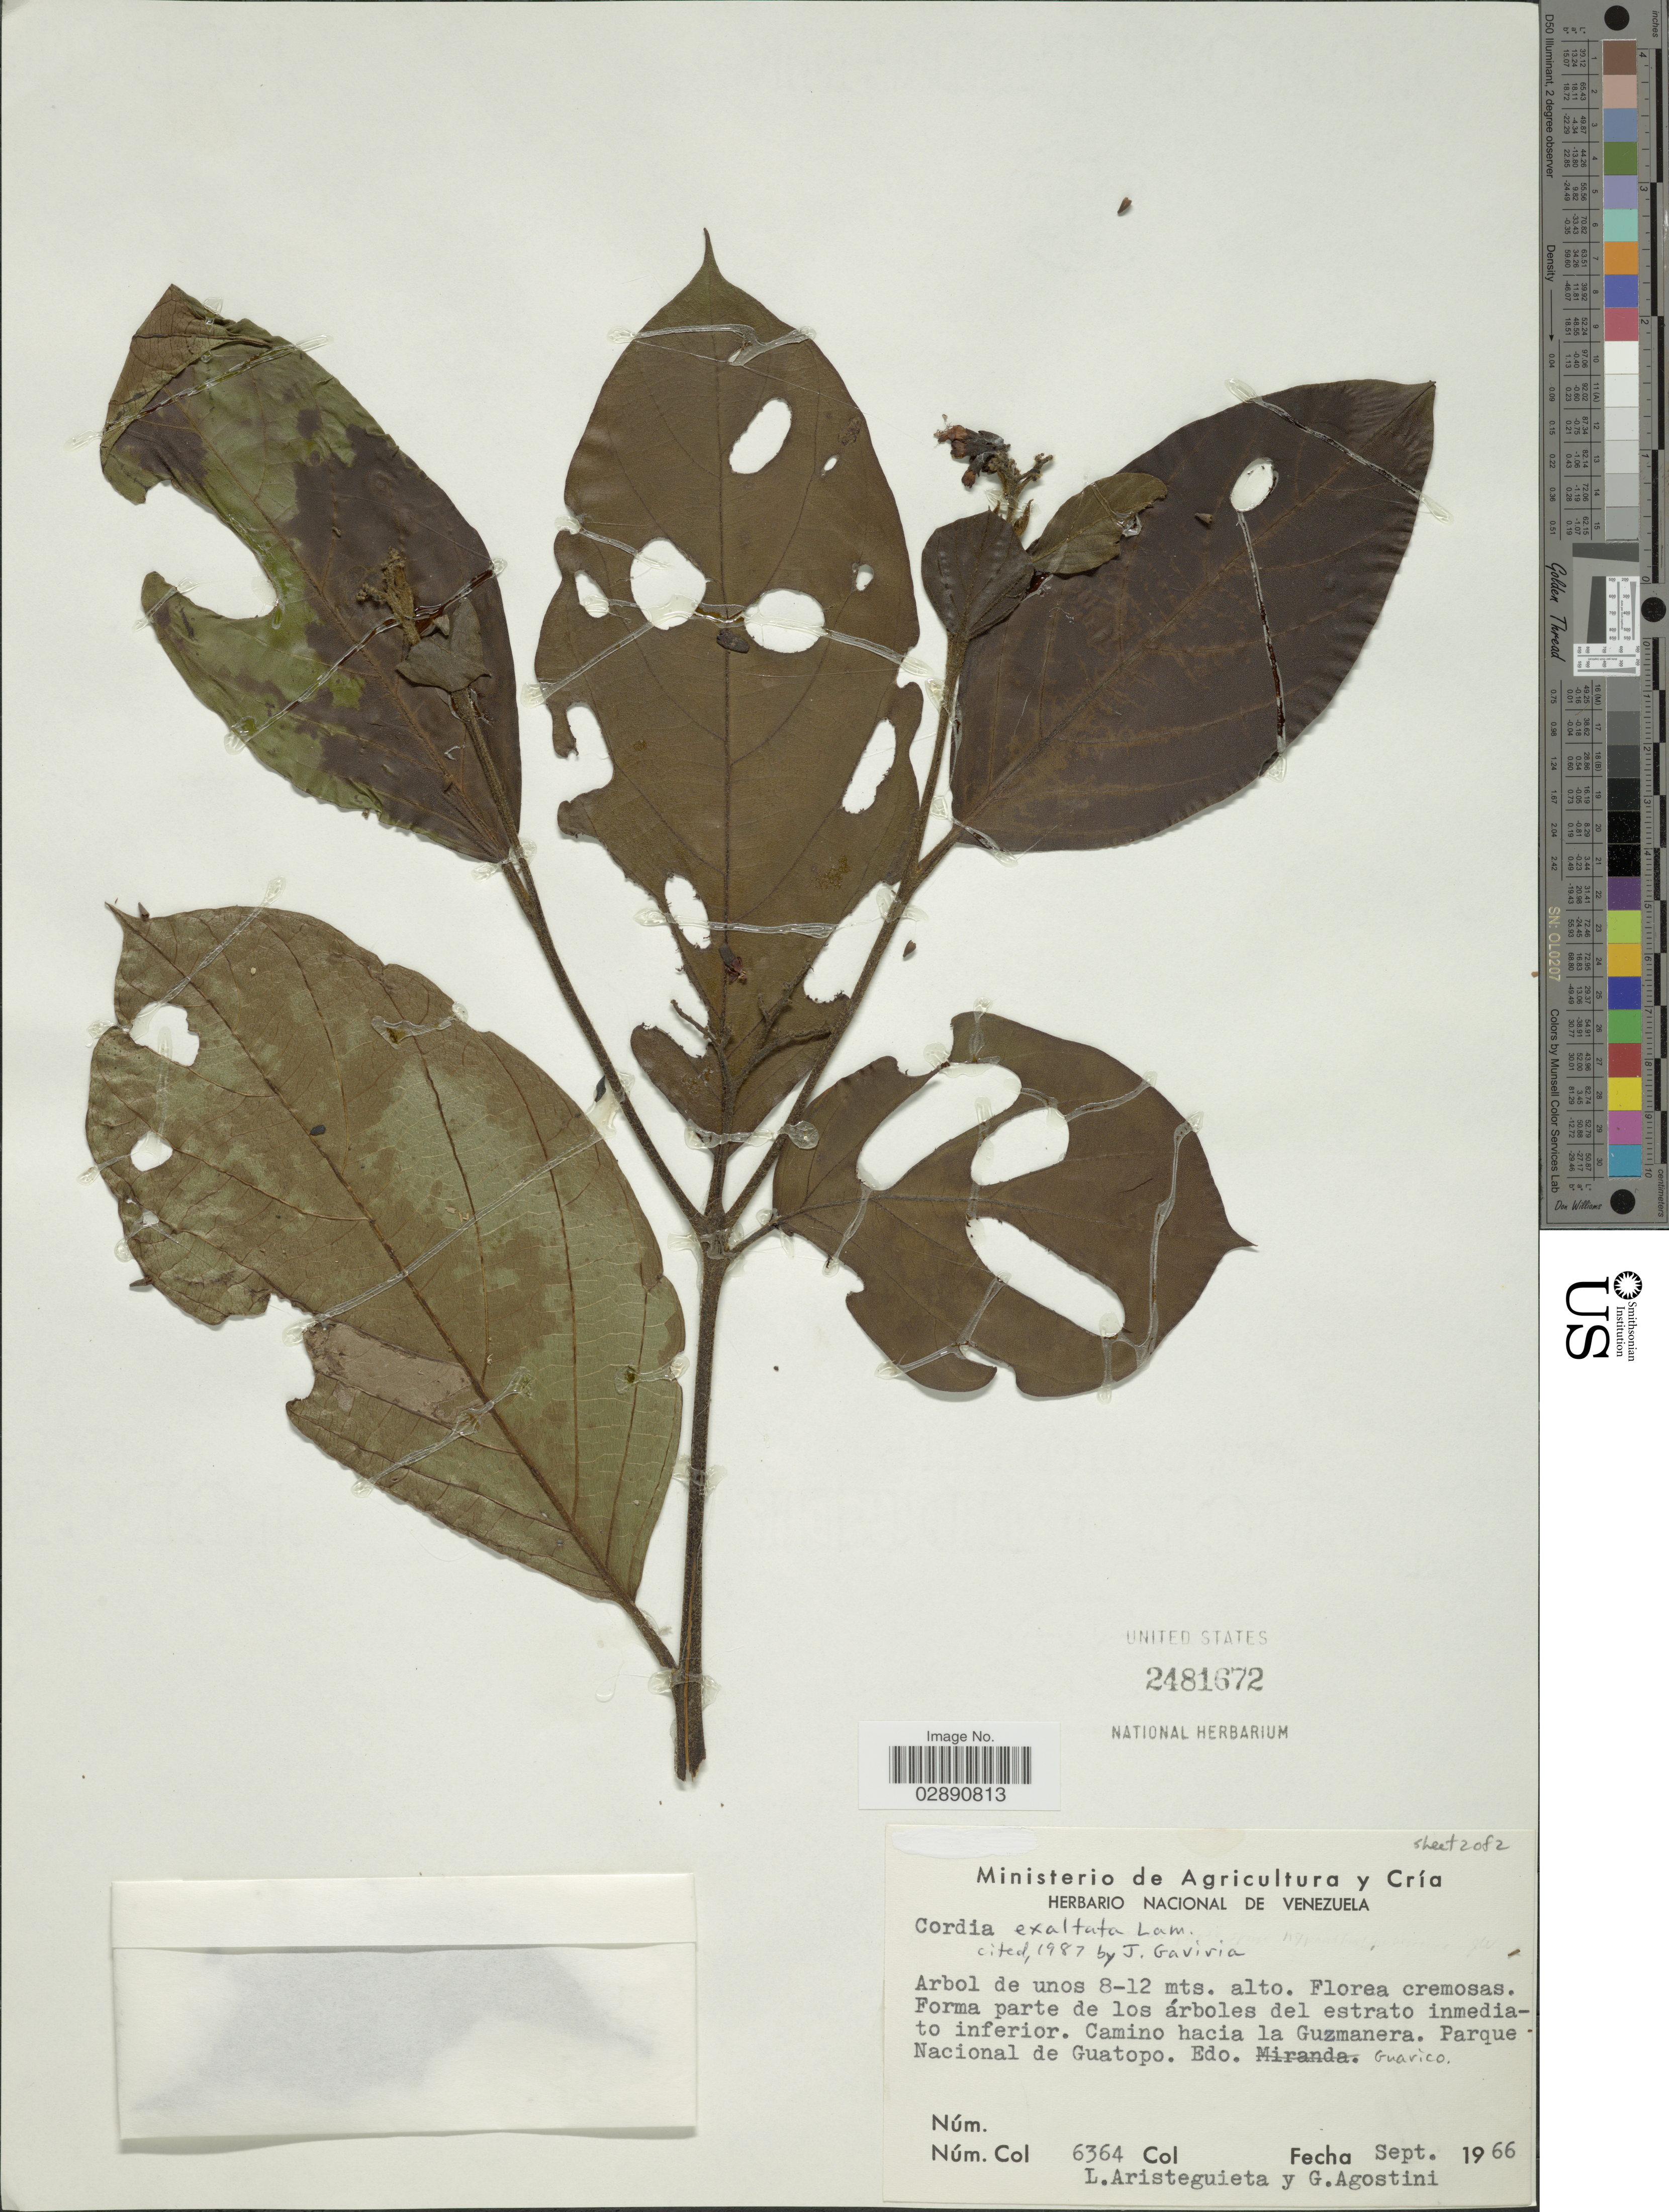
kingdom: Plantae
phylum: Tracheophyta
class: Magnoliopsida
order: Boraginales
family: Cordiaceae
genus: Cordia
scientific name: Cordia exaltata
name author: Lam.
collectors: L. Aristeguieta & G. Agostini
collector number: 6364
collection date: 1966-09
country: Venezuela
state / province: Guárico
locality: Camino hacia la Guzmanera. Parque Nacional de Guatopo.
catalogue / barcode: US 2481672